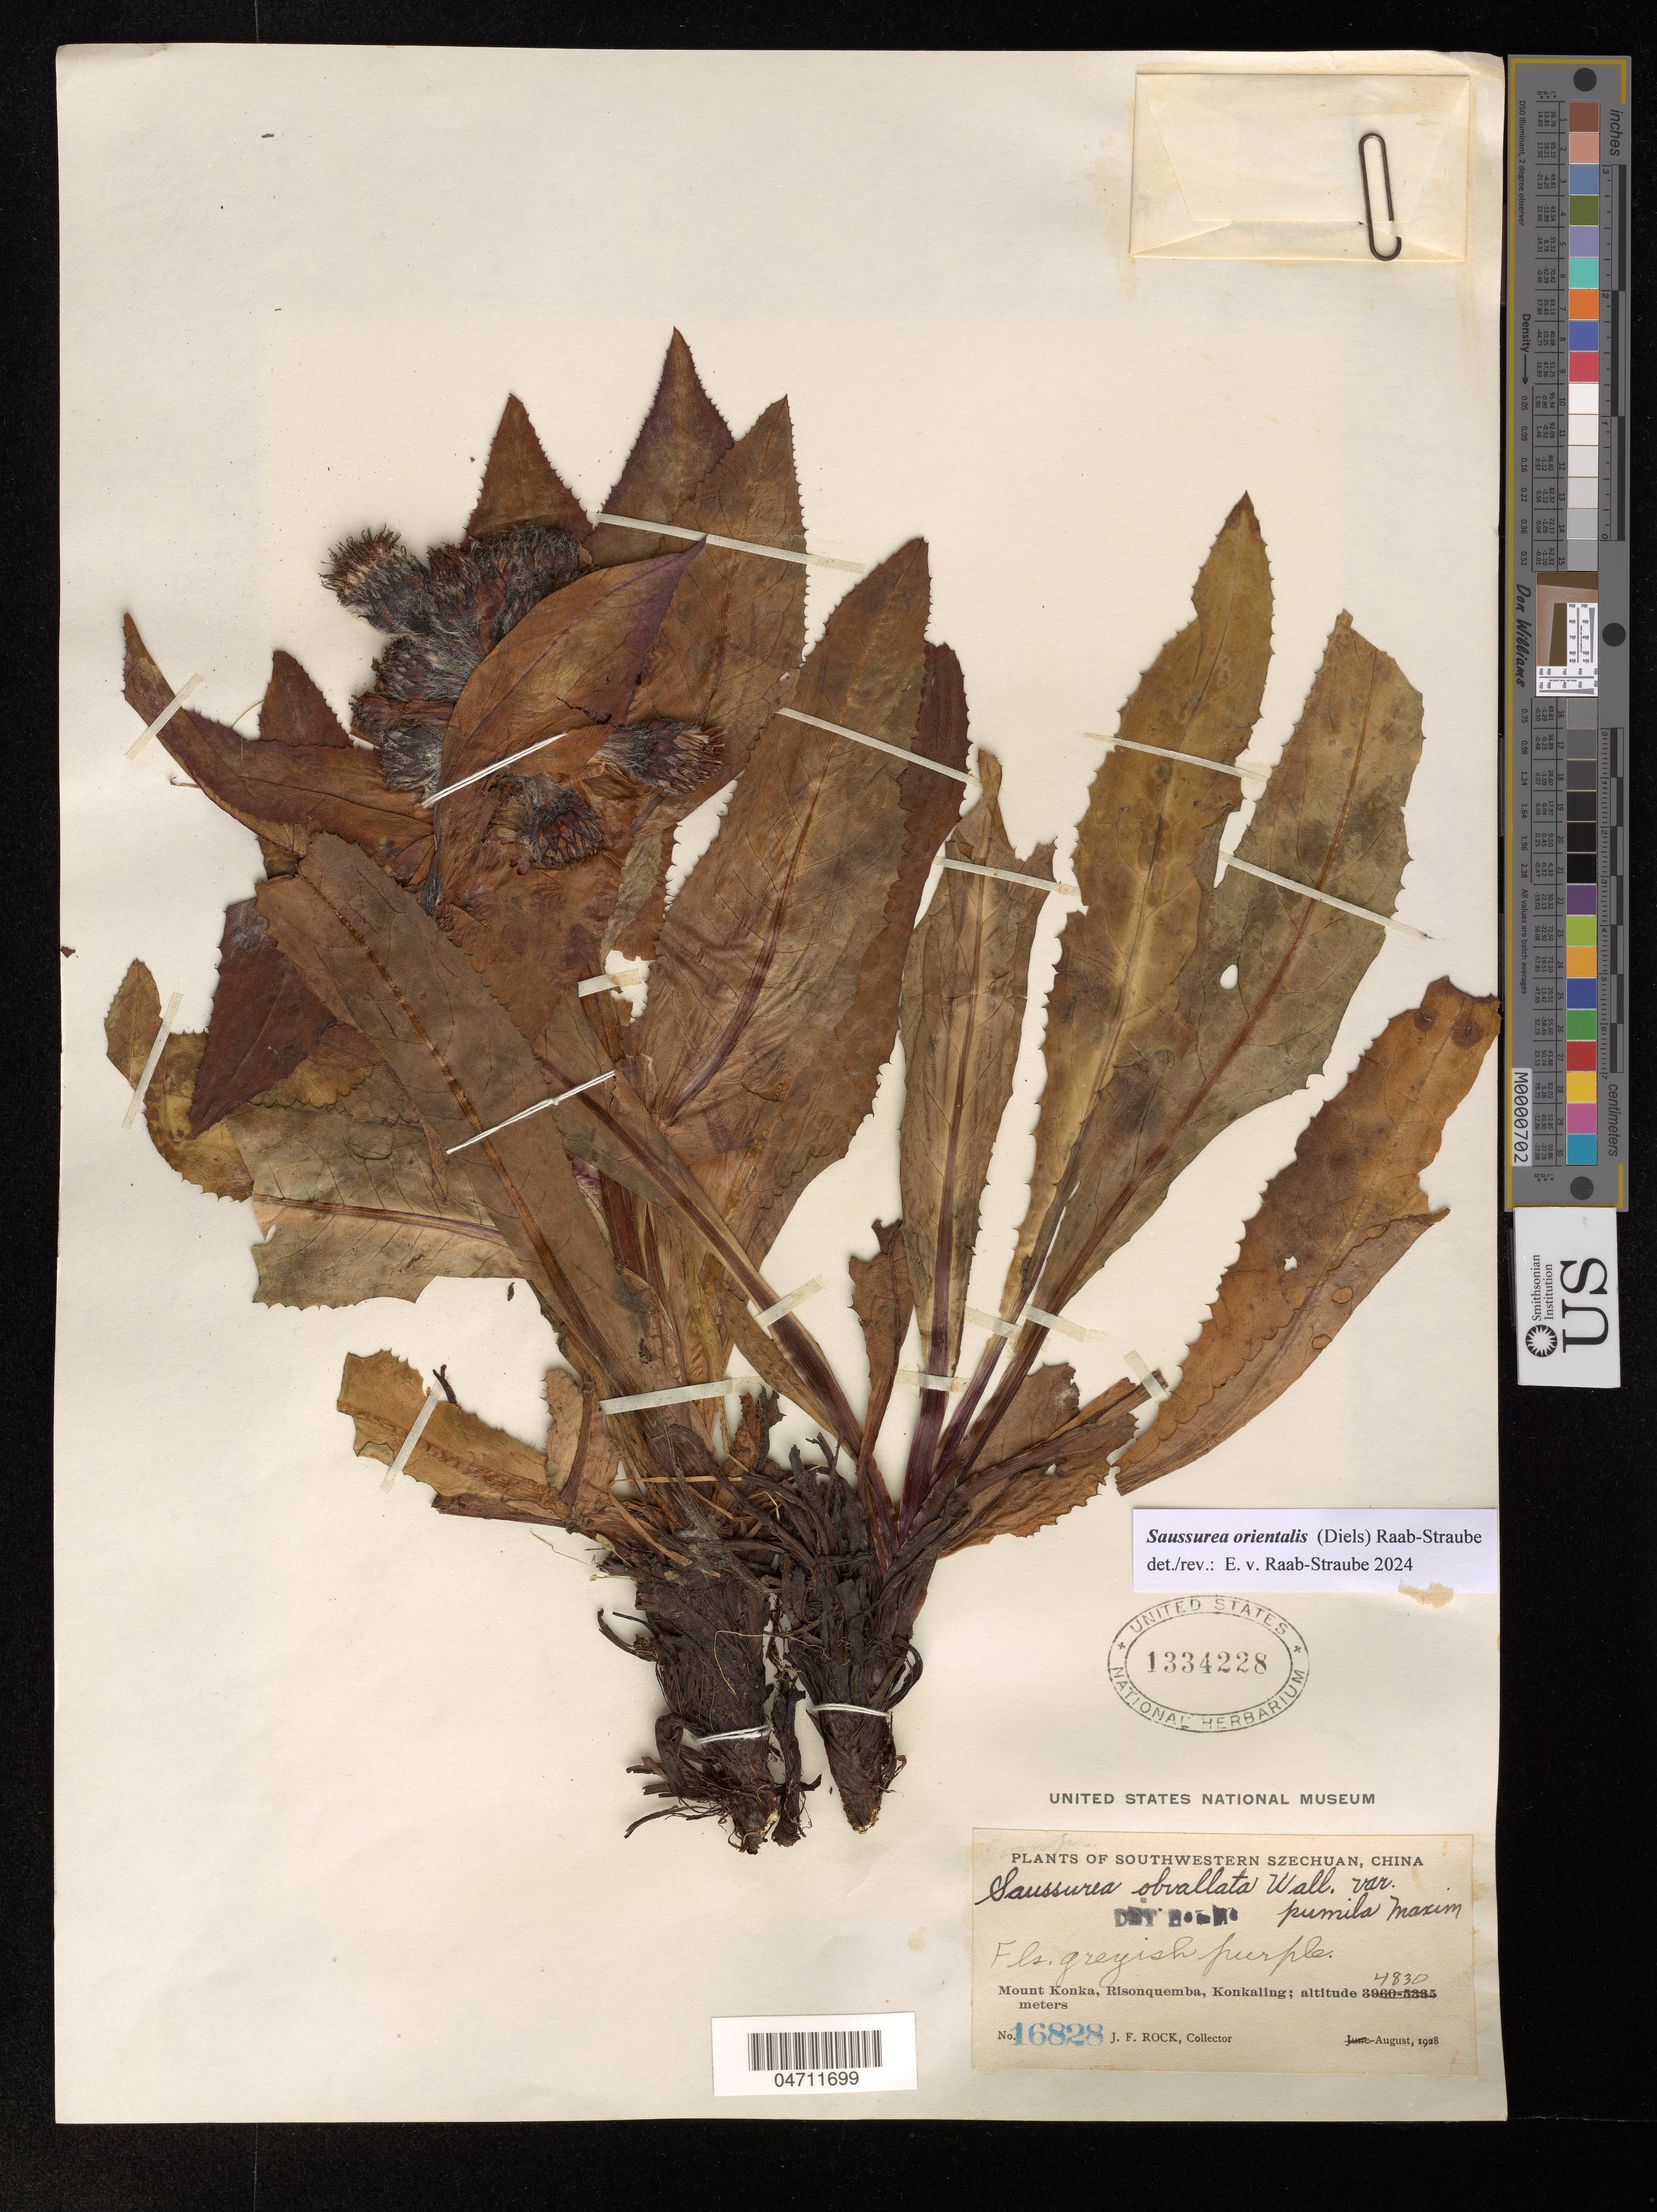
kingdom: Plantae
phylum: Tracheophyta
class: Magnoliopsida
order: Asterales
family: Asteraceae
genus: Saussurea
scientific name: Saussurea orientalis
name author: (Diels) Raab-Straube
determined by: Raab-Straube, Eckhard von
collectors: J. Rock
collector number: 16828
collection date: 1928-08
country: China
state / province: Sichuan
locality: Southwestern Szechuan, China, Mount Konka, Risonquemba, Konkaling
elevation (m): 4830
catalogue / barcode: US 1334228